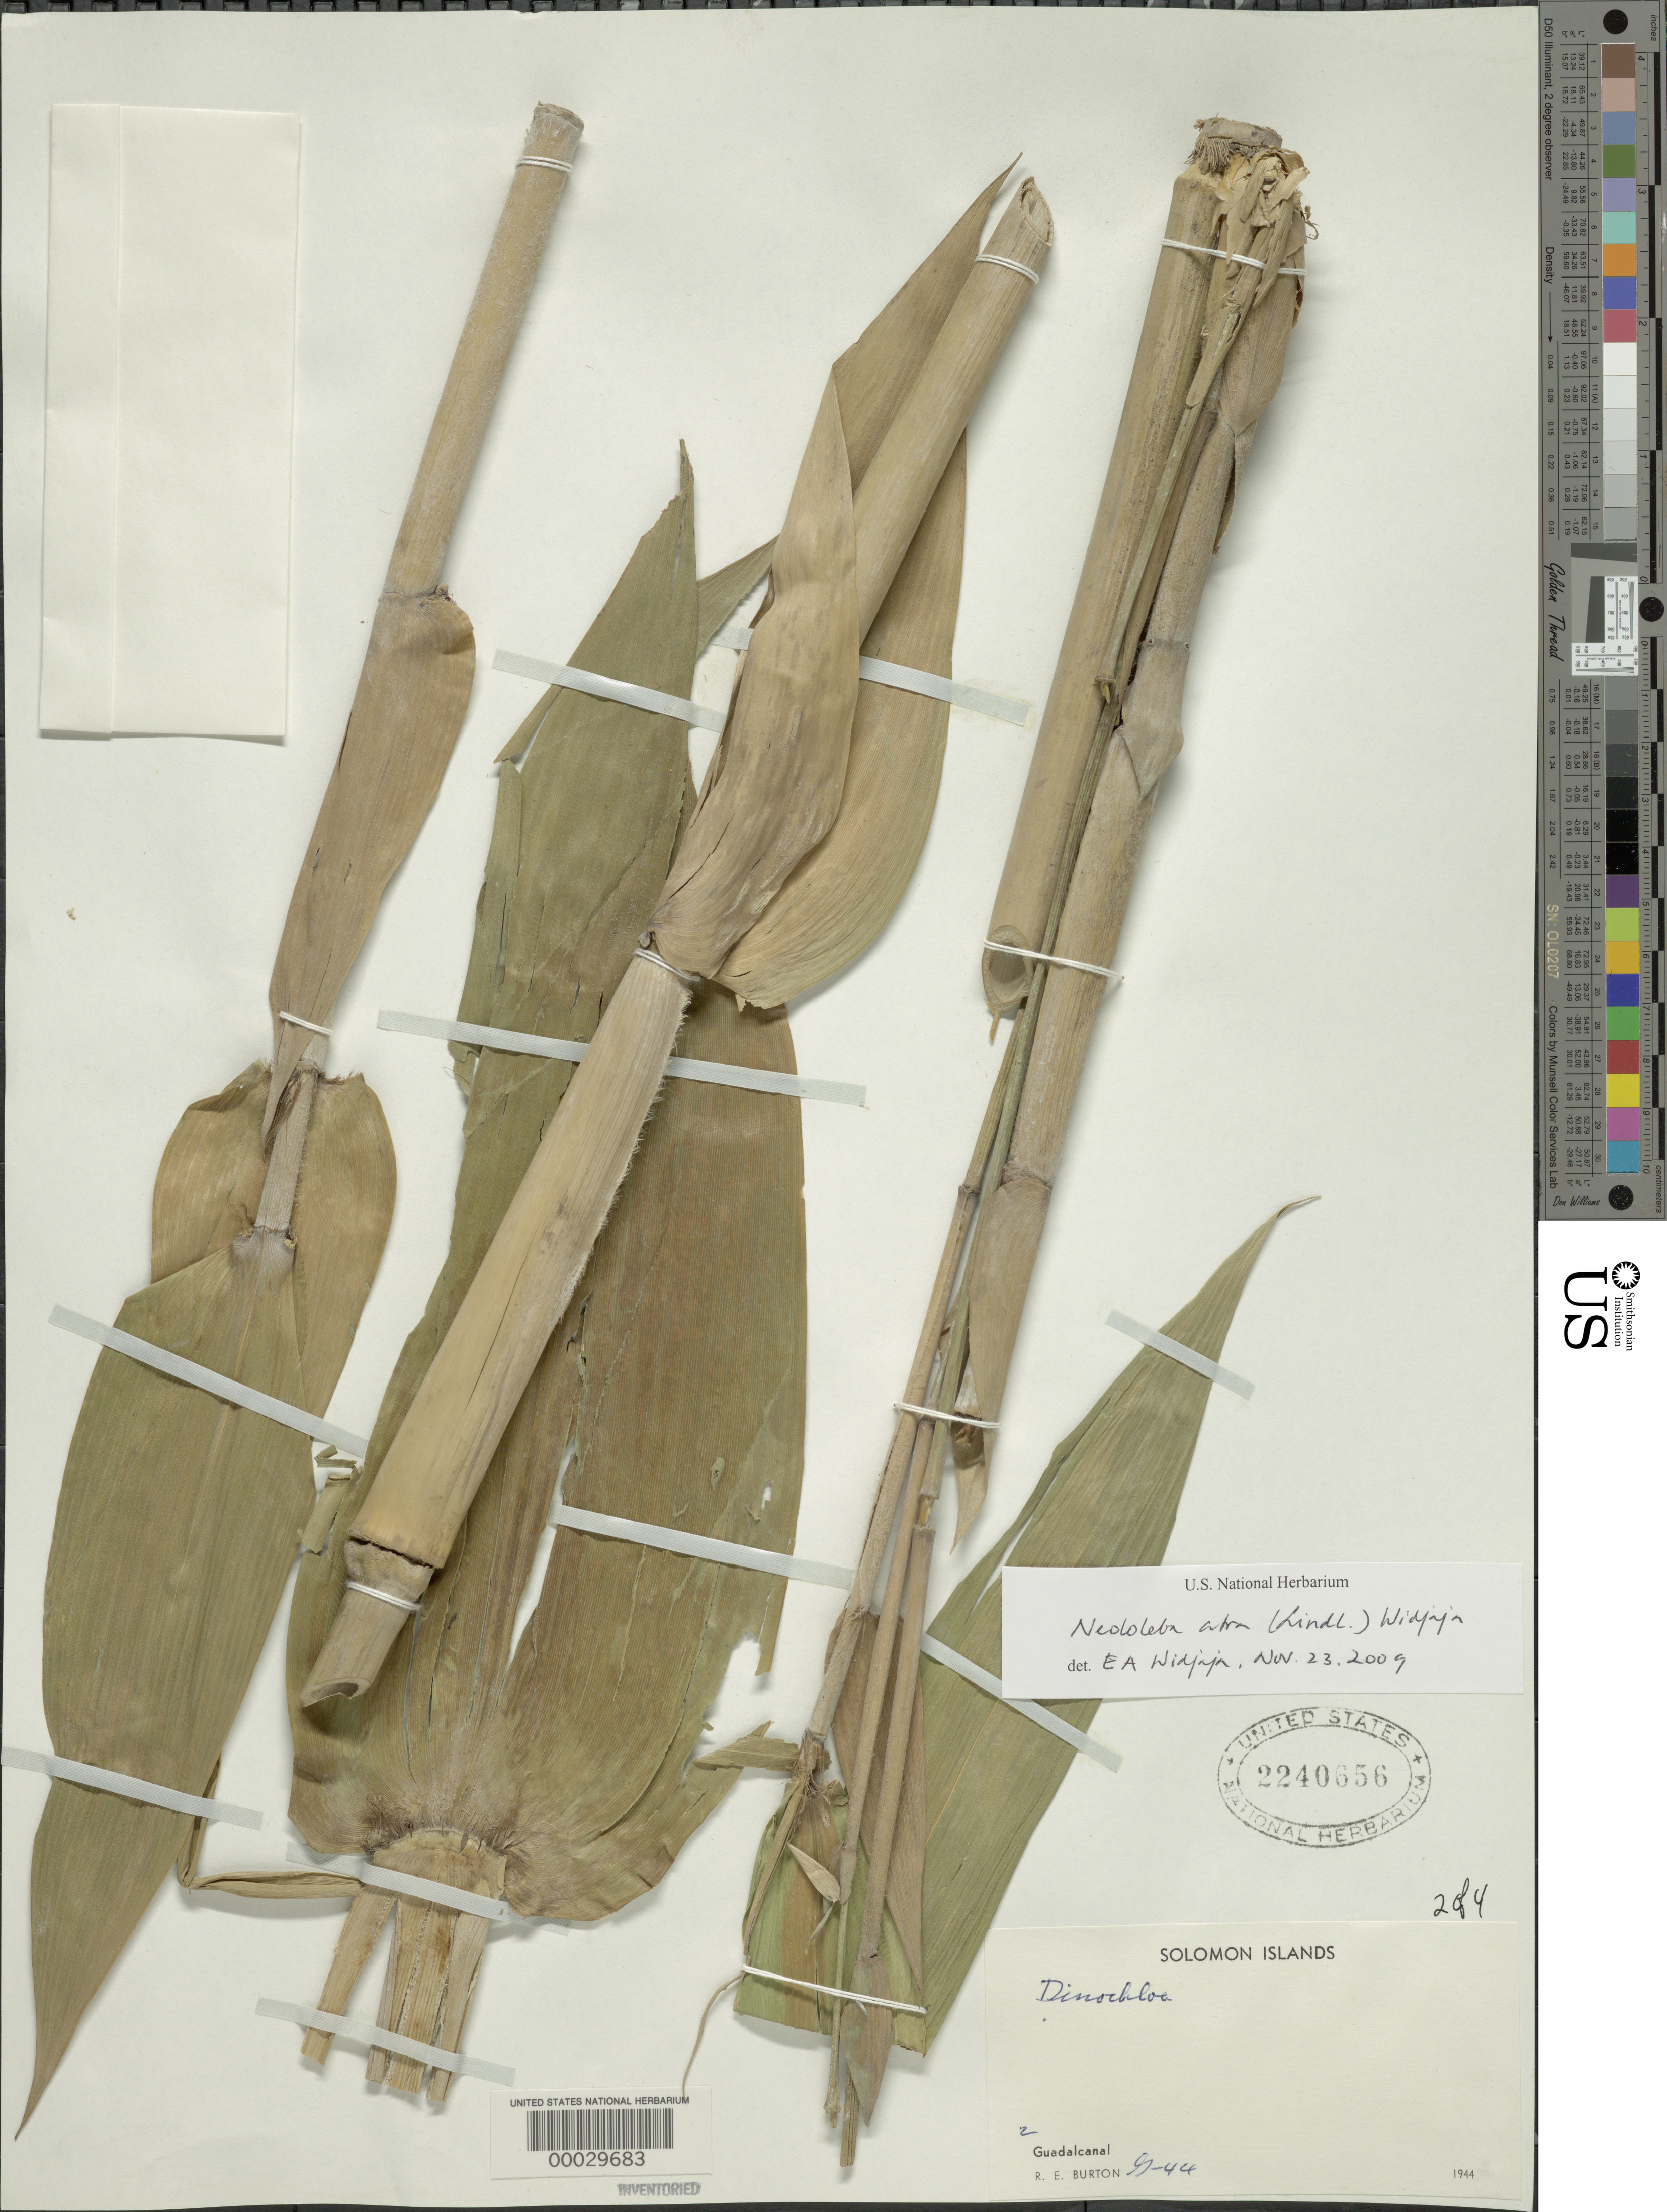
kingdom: Plantae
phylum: Tracheophyta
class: Liliopsida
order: Poales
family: Poaceae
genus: Neololeba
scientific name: Neololeba atra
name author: (Lindl.) Widjaja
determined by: Widjaja, E. A.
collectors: R. Burton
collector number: G-44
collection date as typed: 1944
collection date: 1944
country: Solomon Islands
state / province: Guadalcanal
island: Guadalcanal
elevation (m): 1100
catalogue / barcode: US 2240656